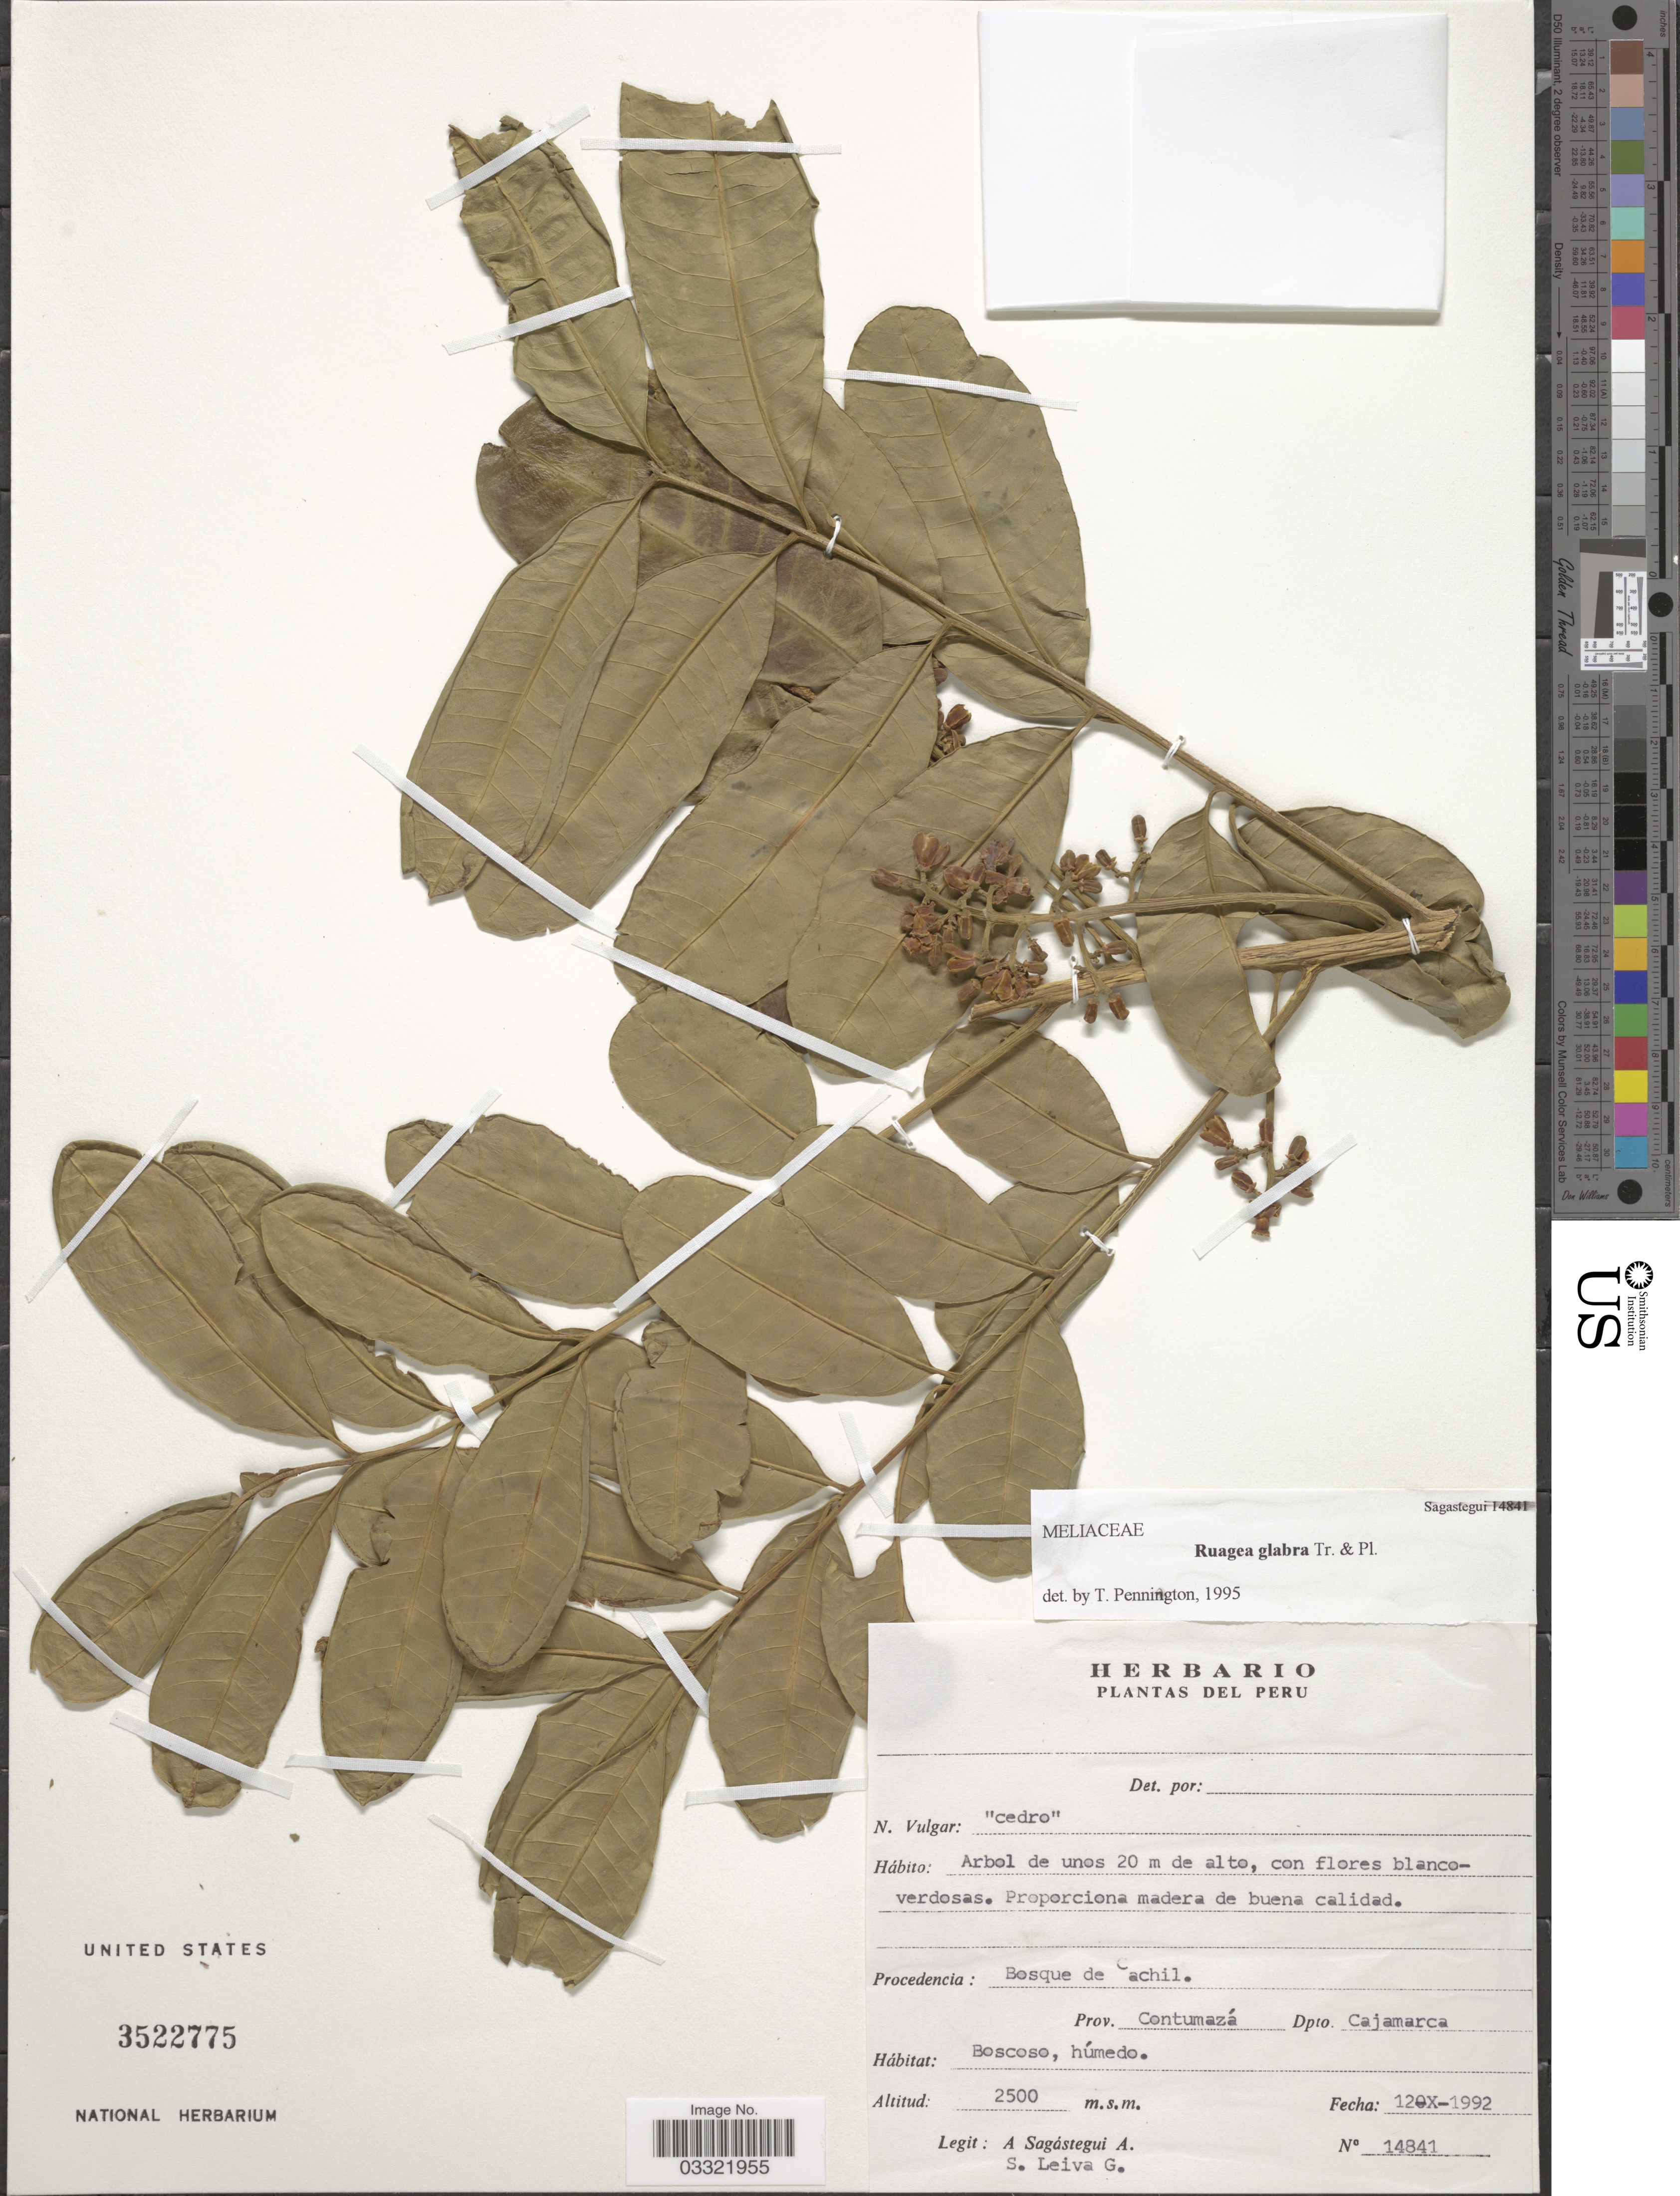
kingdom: Plantae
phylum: Tracheophyta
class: Magnoliopsida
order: Sapindales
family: Meliaceae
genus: Ruagea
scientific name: Ruagea glabra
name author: Triana & Planch.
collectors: A. Sagástegui A. & S. Leiva G.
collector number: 14841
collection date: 1992-10-12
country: Peru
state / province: Cajamarca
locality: Procedencia: Bosque de Cachil, Prov. Contumazá, Dpto. Cajamarca.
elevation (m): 2500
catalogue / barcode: US 3522775